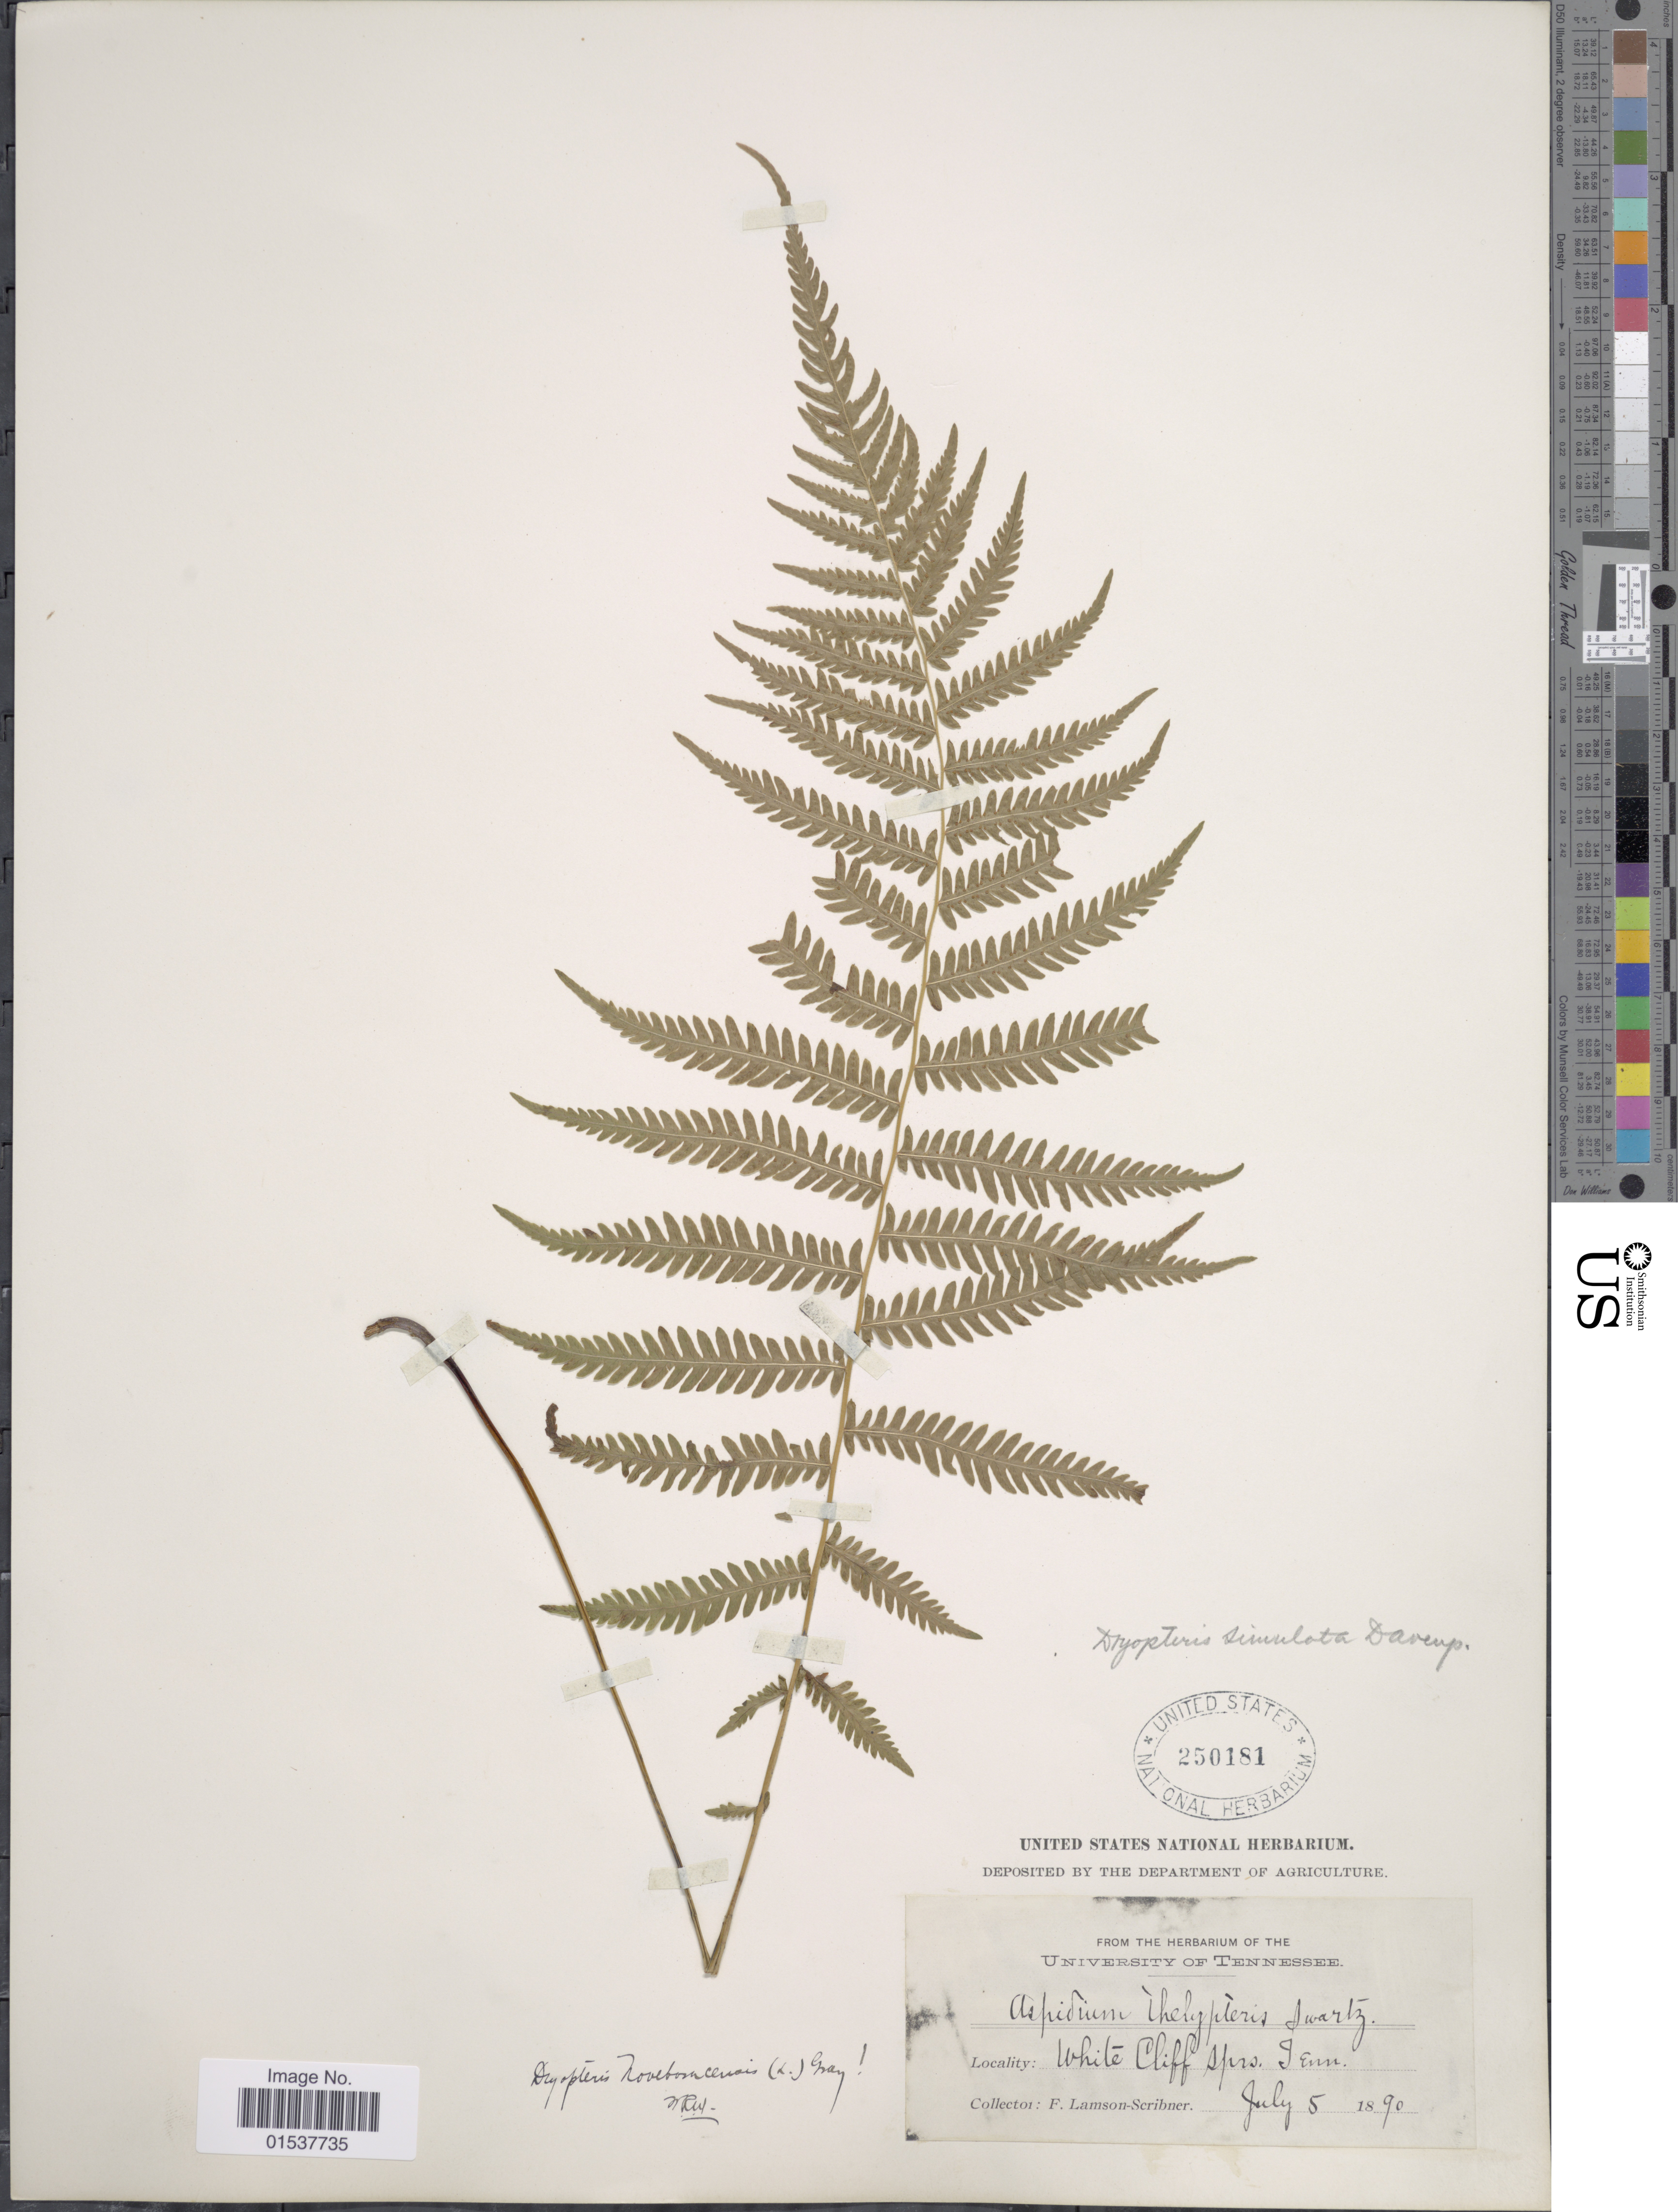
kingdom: Plantae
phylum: Tracheophyta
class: Polypodiopsida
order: Polypodiales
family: Thelypteridaceae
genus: Parathelypteris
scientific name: Parathelypteris noveboracensis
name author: (L.) Ching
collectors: F. Lamson-Scribner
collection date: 1890-07-05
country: United States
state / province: Tennessee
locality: White Cliff Sprs.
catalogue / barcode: US 250181